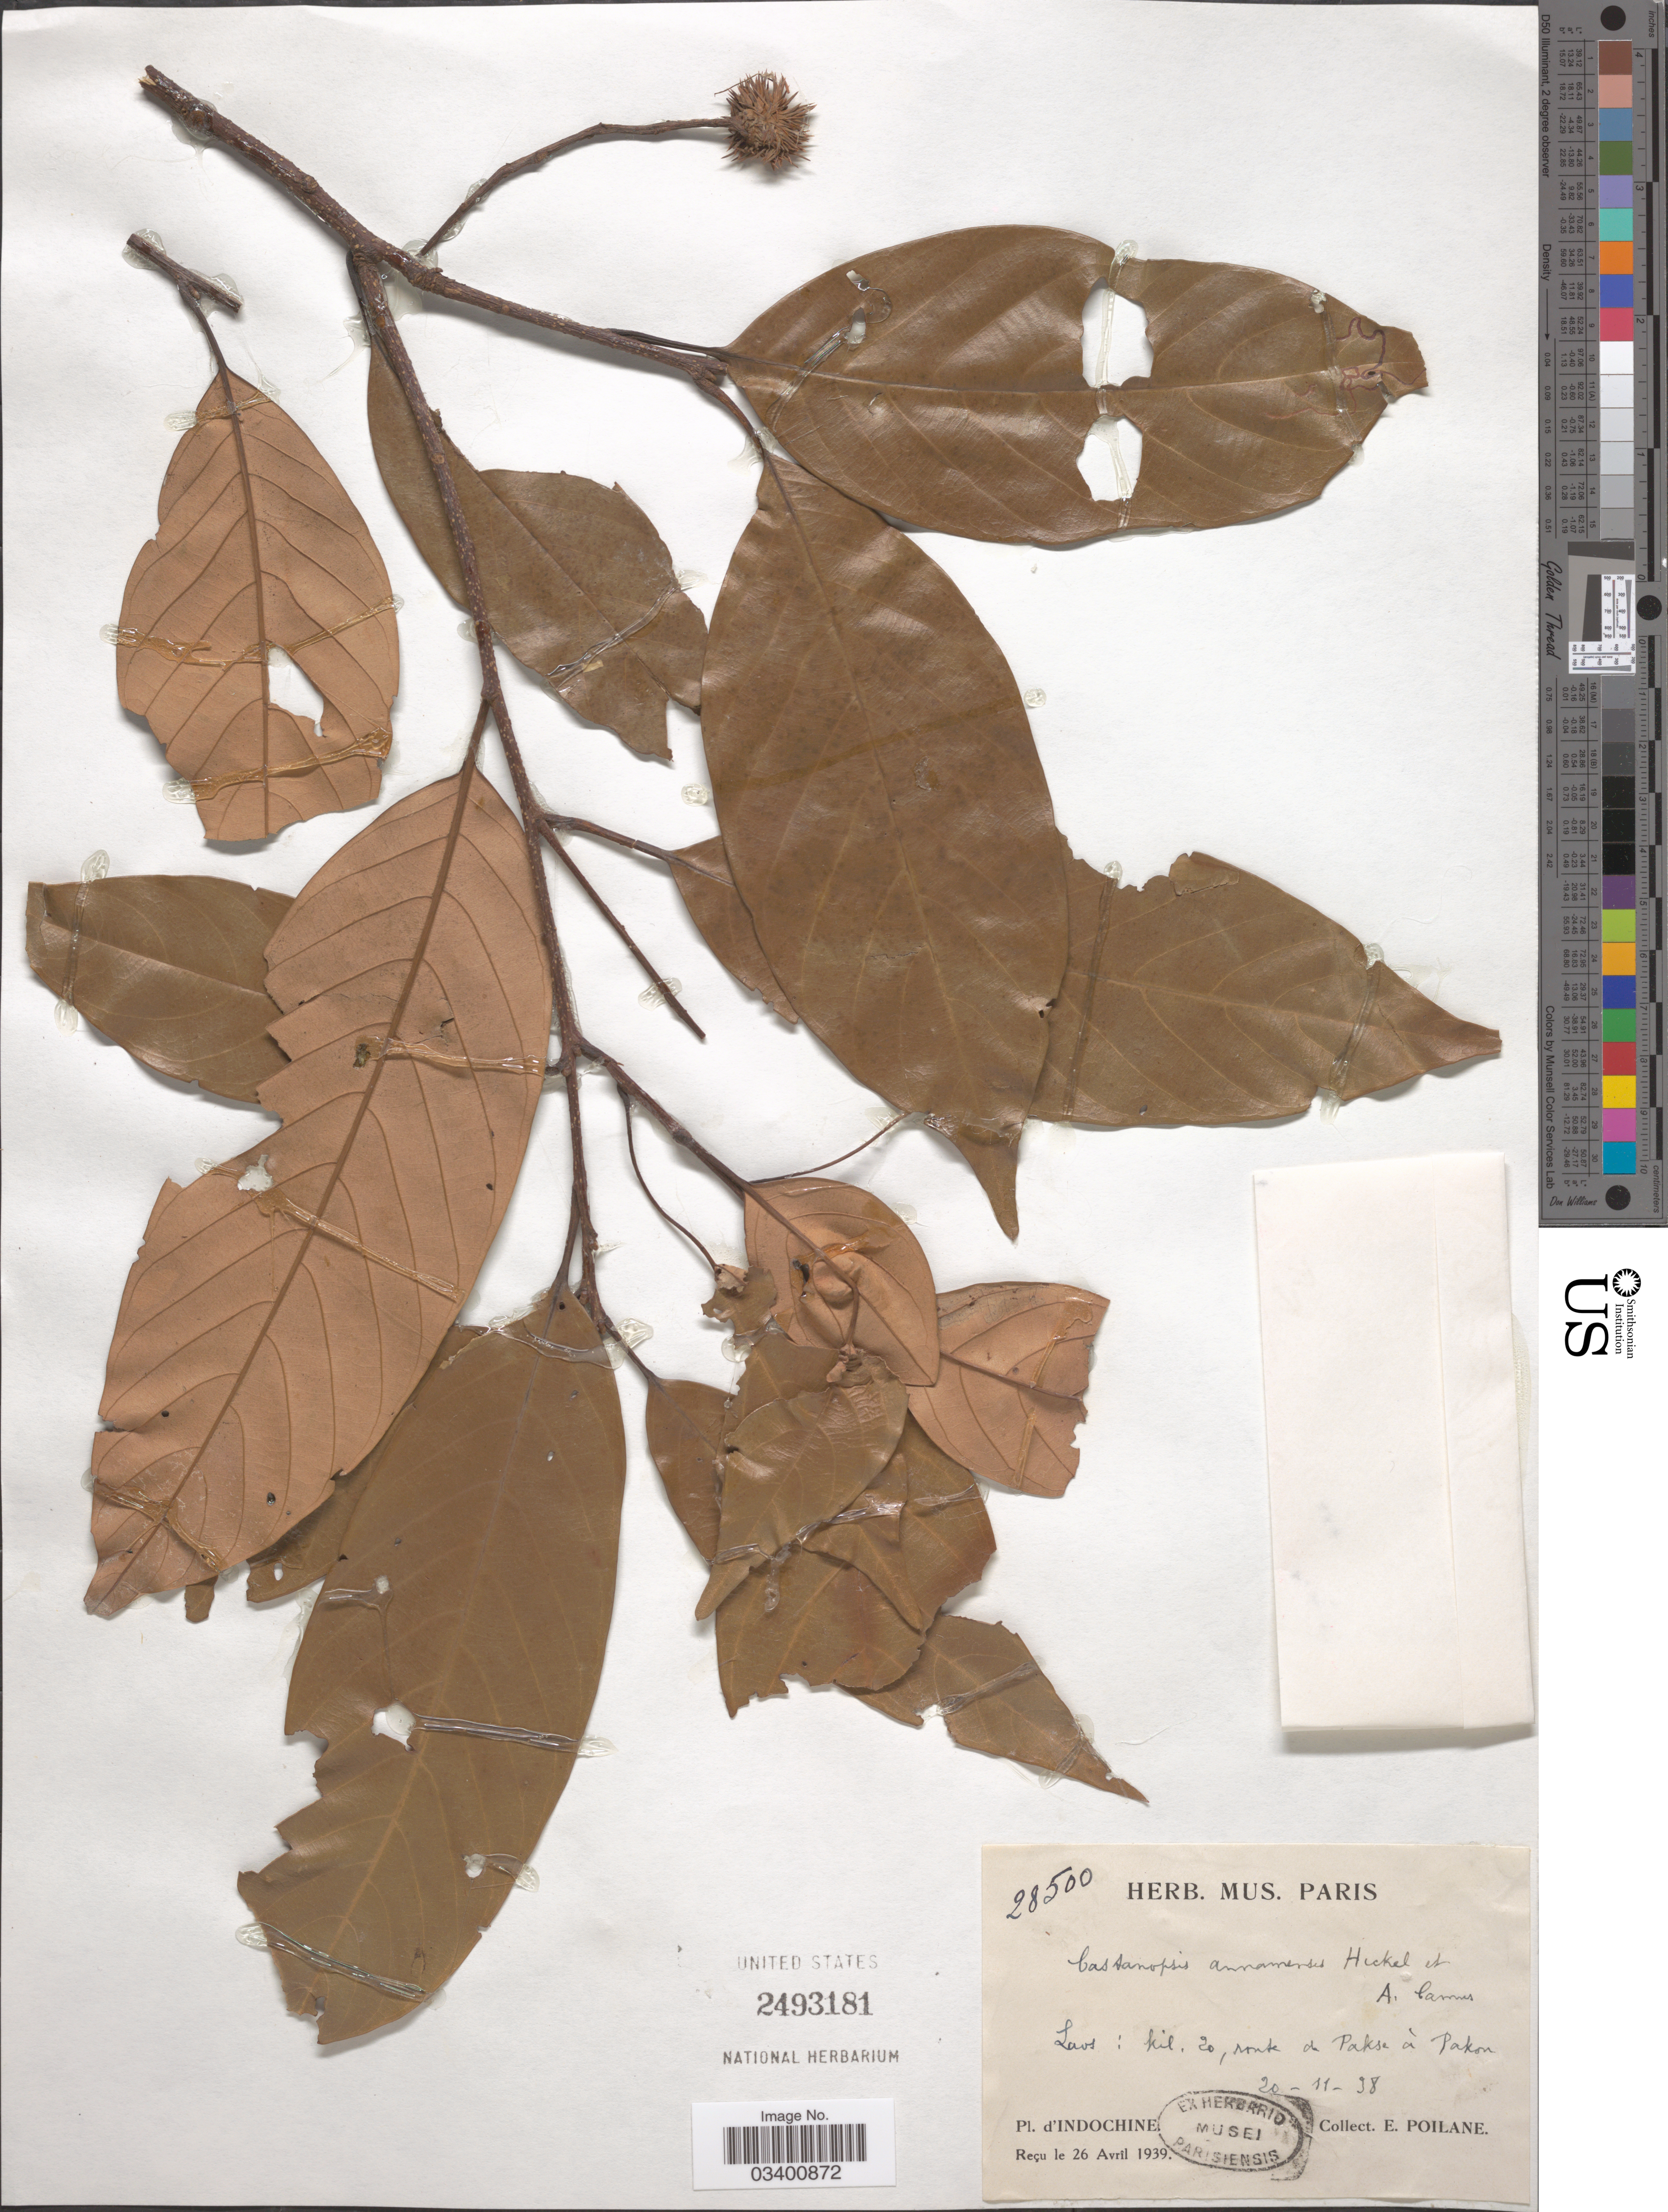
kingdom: Plantae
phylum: Tracheophyta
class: Magnoliopsida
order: Fagales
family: Fagaceae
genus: Castanopsis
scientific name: Castanopsis annamensis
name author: Hickel & A. Camus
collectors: E. Poilane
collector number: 28500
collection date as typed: Transcribed d/m/y: 20/11/38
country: Laos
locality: Mil. 20, route de Pakse á Pakou.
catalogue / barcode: US 2493181